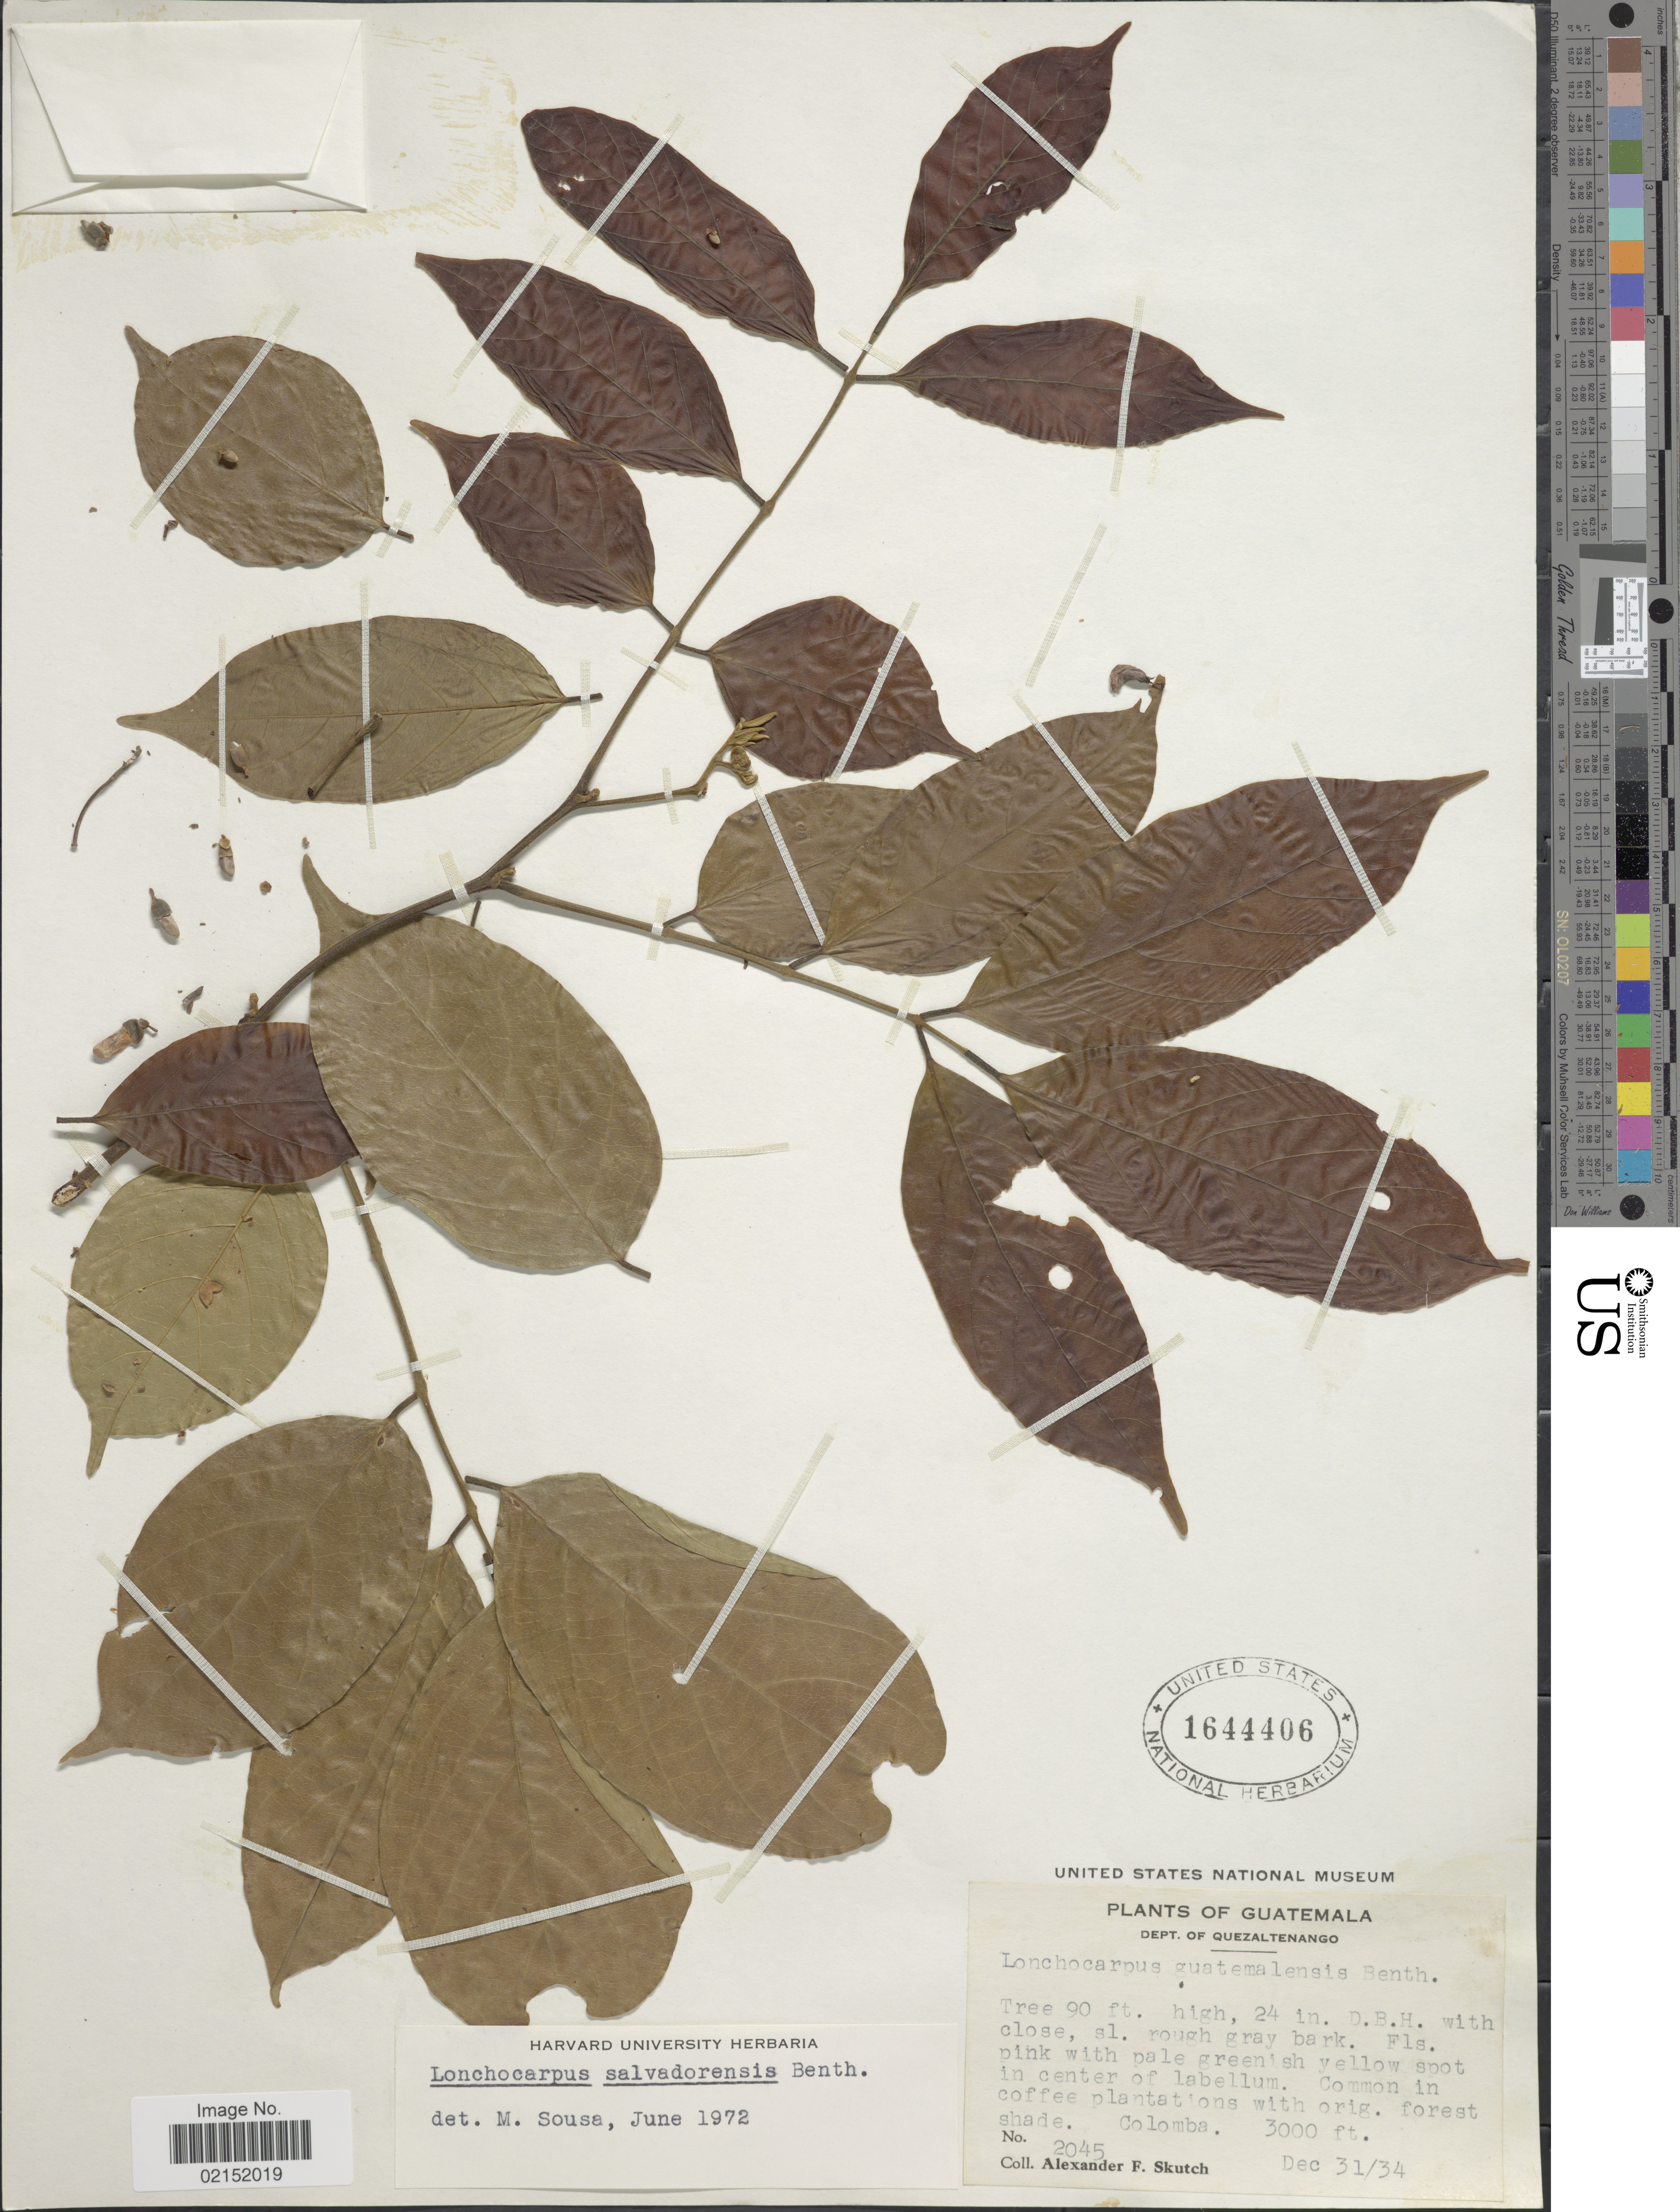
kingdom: Plantae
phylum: Tracheophyta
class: Magnoliopsida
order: Fabales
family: Fabaceae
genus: Lonchocarpus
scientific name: Lonchocarpus salvadorensis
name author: Pittier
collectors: A. F. Skutch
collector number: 2045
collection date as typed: Transcribed d/m/y: 31/12/34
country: Guatemala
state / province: Quetzaltenango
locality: Common in coffee plantations with orig. forest shade, Colomba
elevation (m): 914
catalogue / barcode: US 1644406